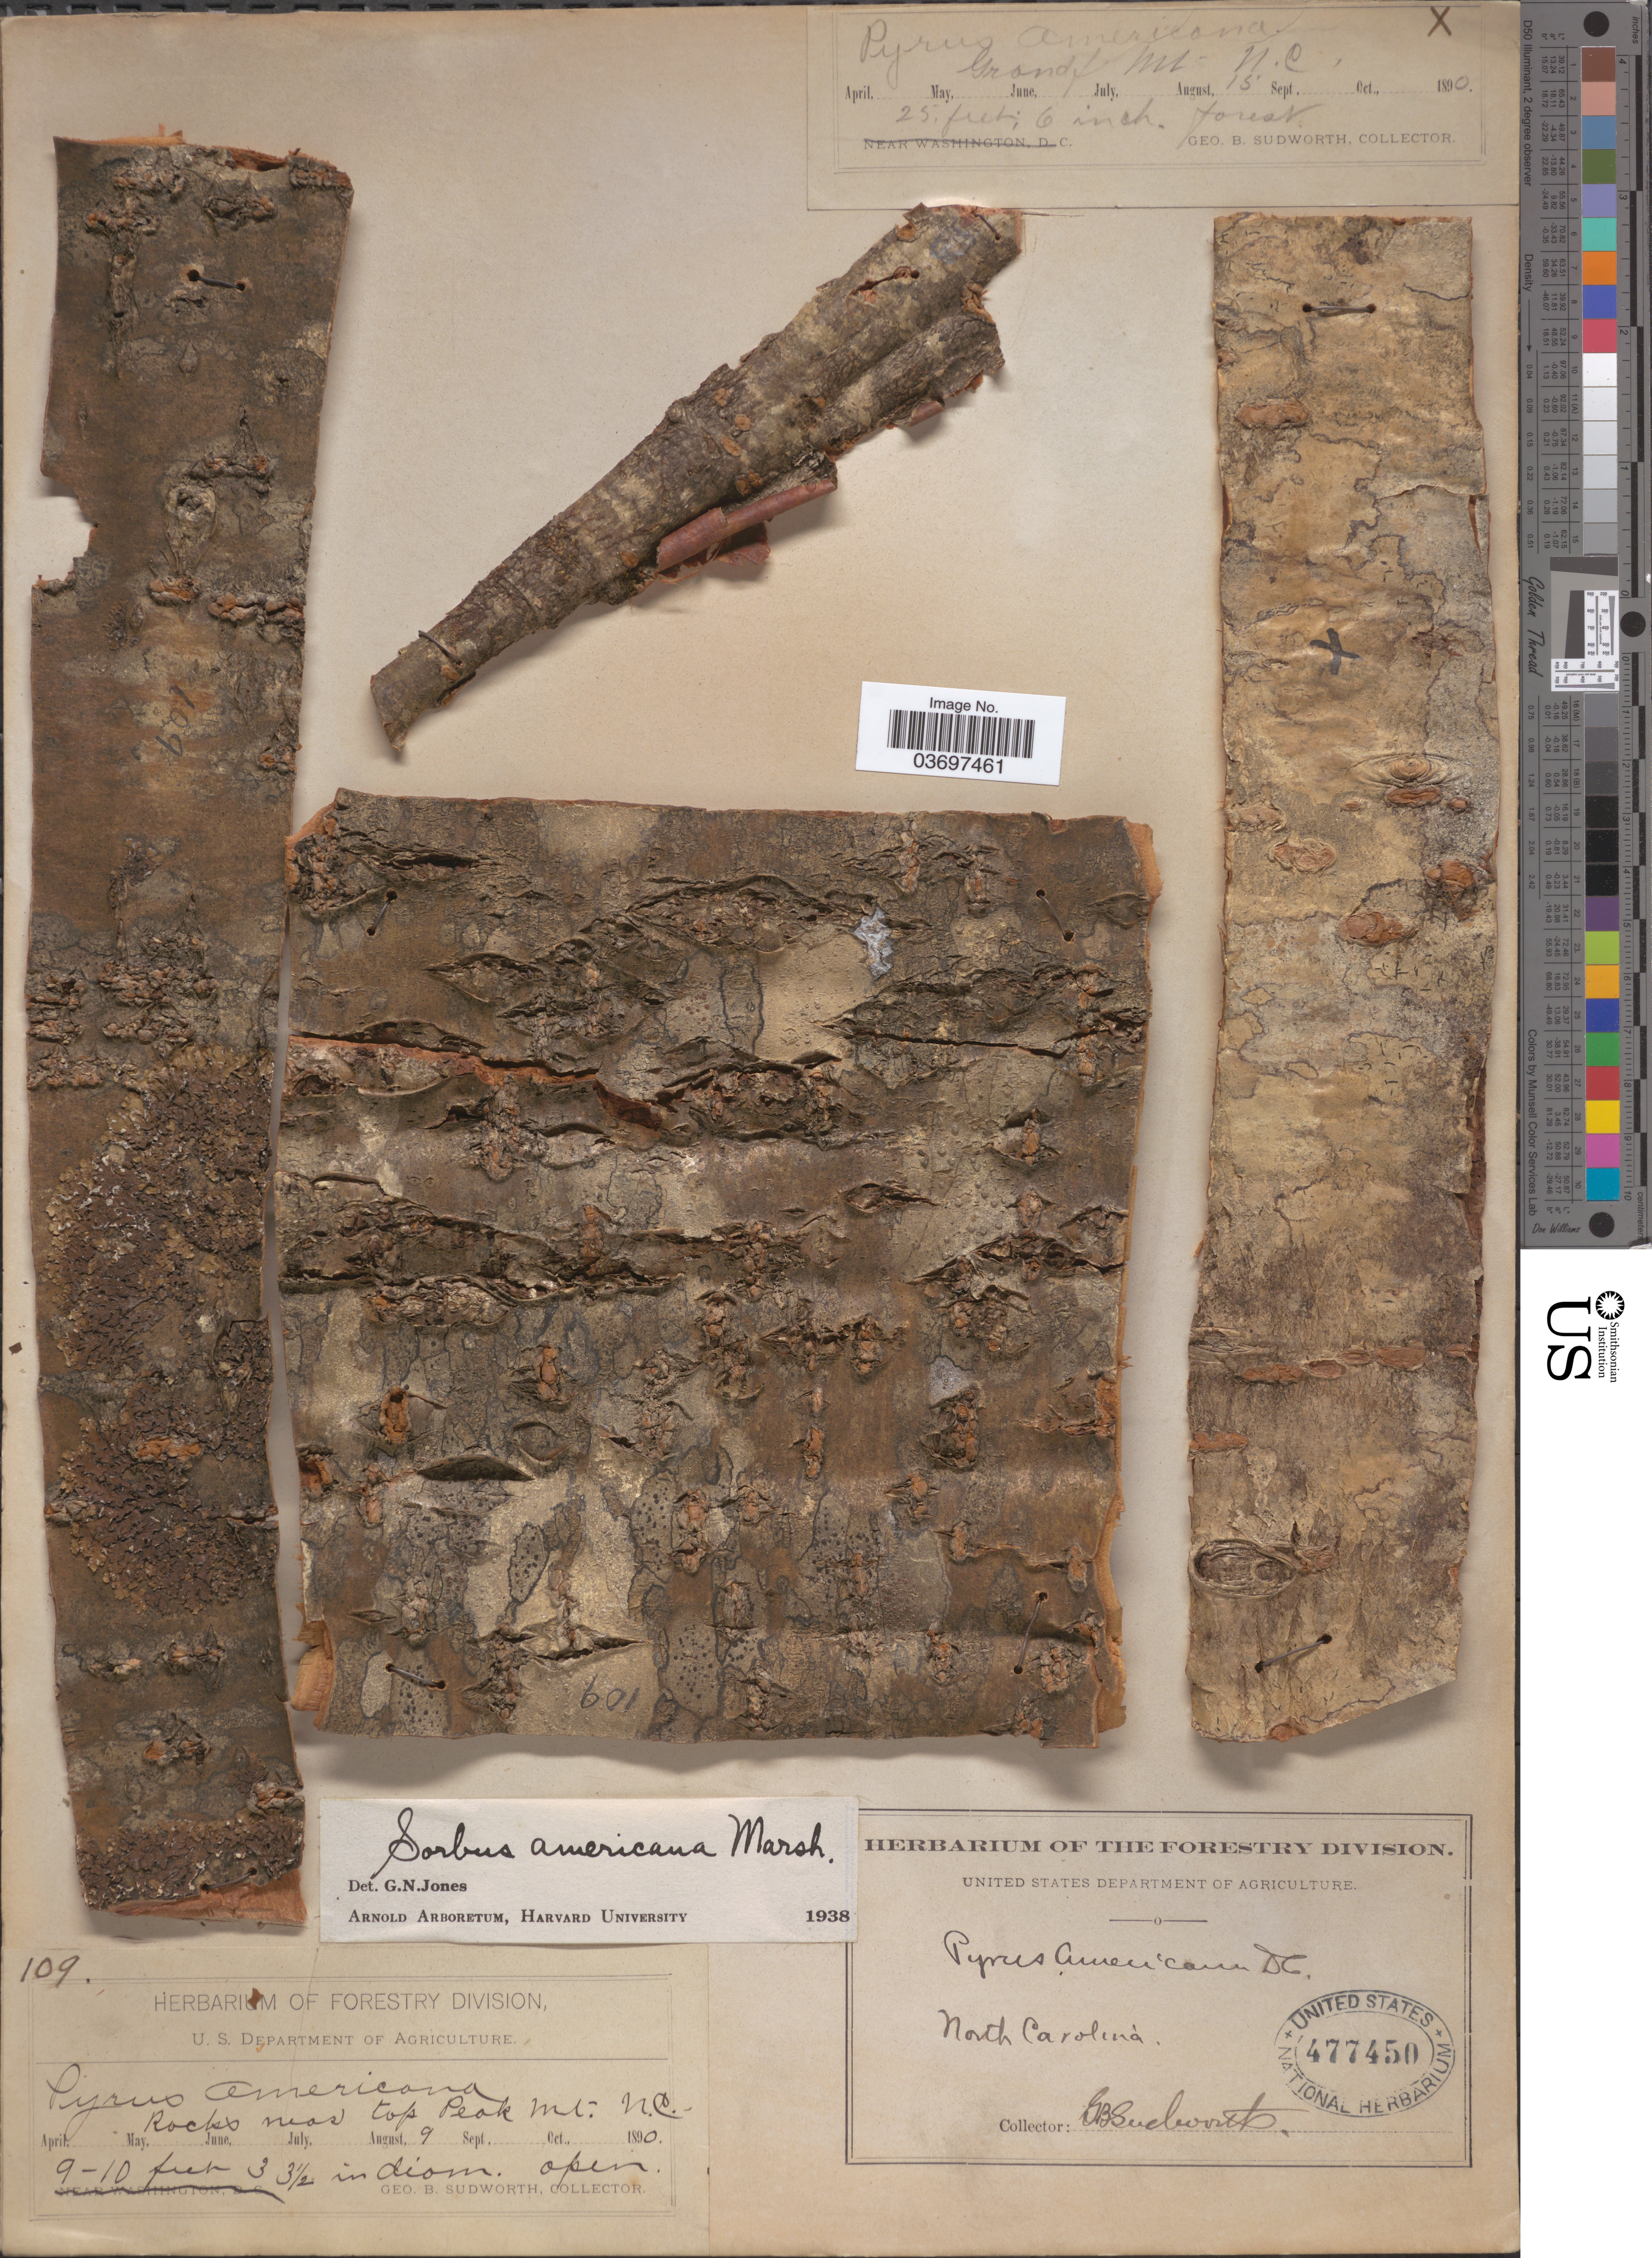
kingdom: Plantae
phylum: Tracheophyta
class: Magnoliopsida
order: Rosales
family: Rosaceae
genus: Sorbus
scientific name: Sorbus americana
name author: Marshall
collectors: G. B. Sudworth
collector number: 109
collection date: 1890-08-09/1890-08-15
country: United States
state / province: North Carolina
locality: Grandf Mt. Rocks near top Peak Mt.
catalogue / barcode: US 477450